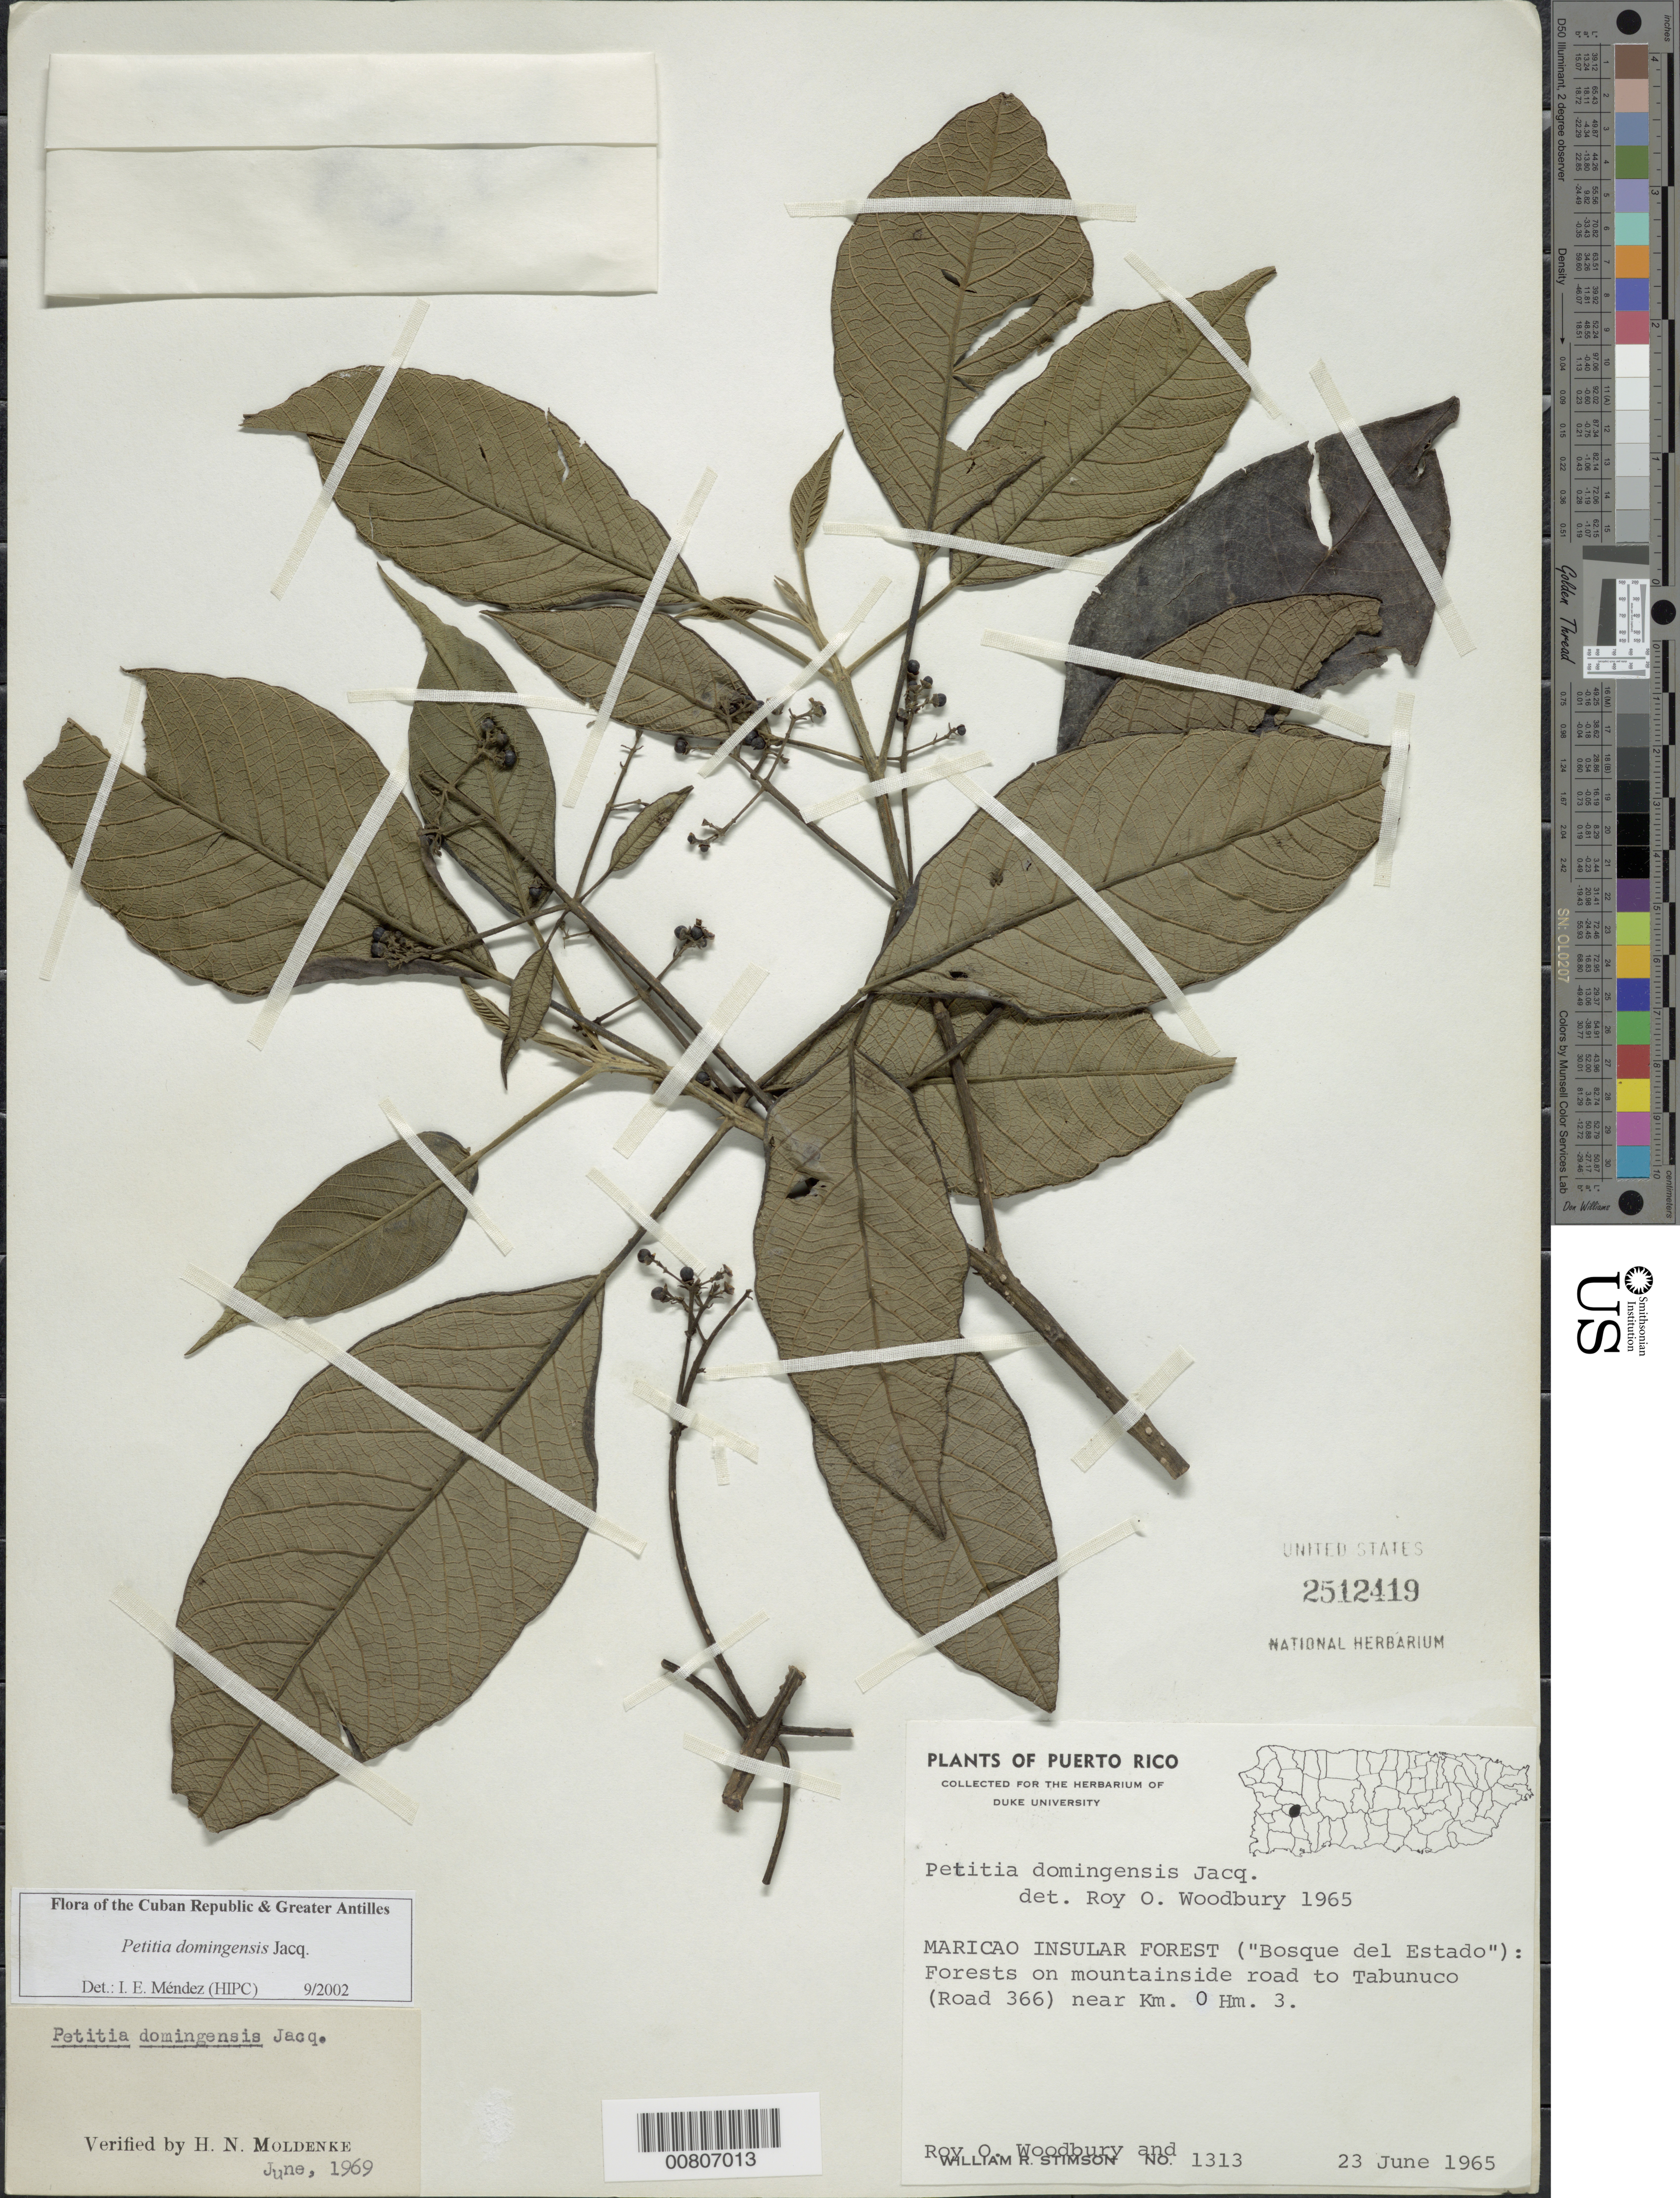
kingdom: Plantae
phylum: Tracheophyta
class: Magnoliopsida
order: Lamiales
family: Lamiaceae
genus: Petitia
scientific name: Petitia domingensis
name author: Jacq.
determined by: Méndez, Isidro E., (HIPC)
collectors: R. O. Woodbury & W. R. Stimson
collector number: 1313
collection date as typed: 23 Jun 1965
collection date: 1965-06-23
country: Puerto Rico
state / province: Maricao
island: Puerto Rico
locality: Maricao Insular Forest (Bosque del Estado), road to Tabunuco (road 366), near km 0 Hm. 3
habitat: Forests on mountainside road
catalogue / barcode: US 2512419